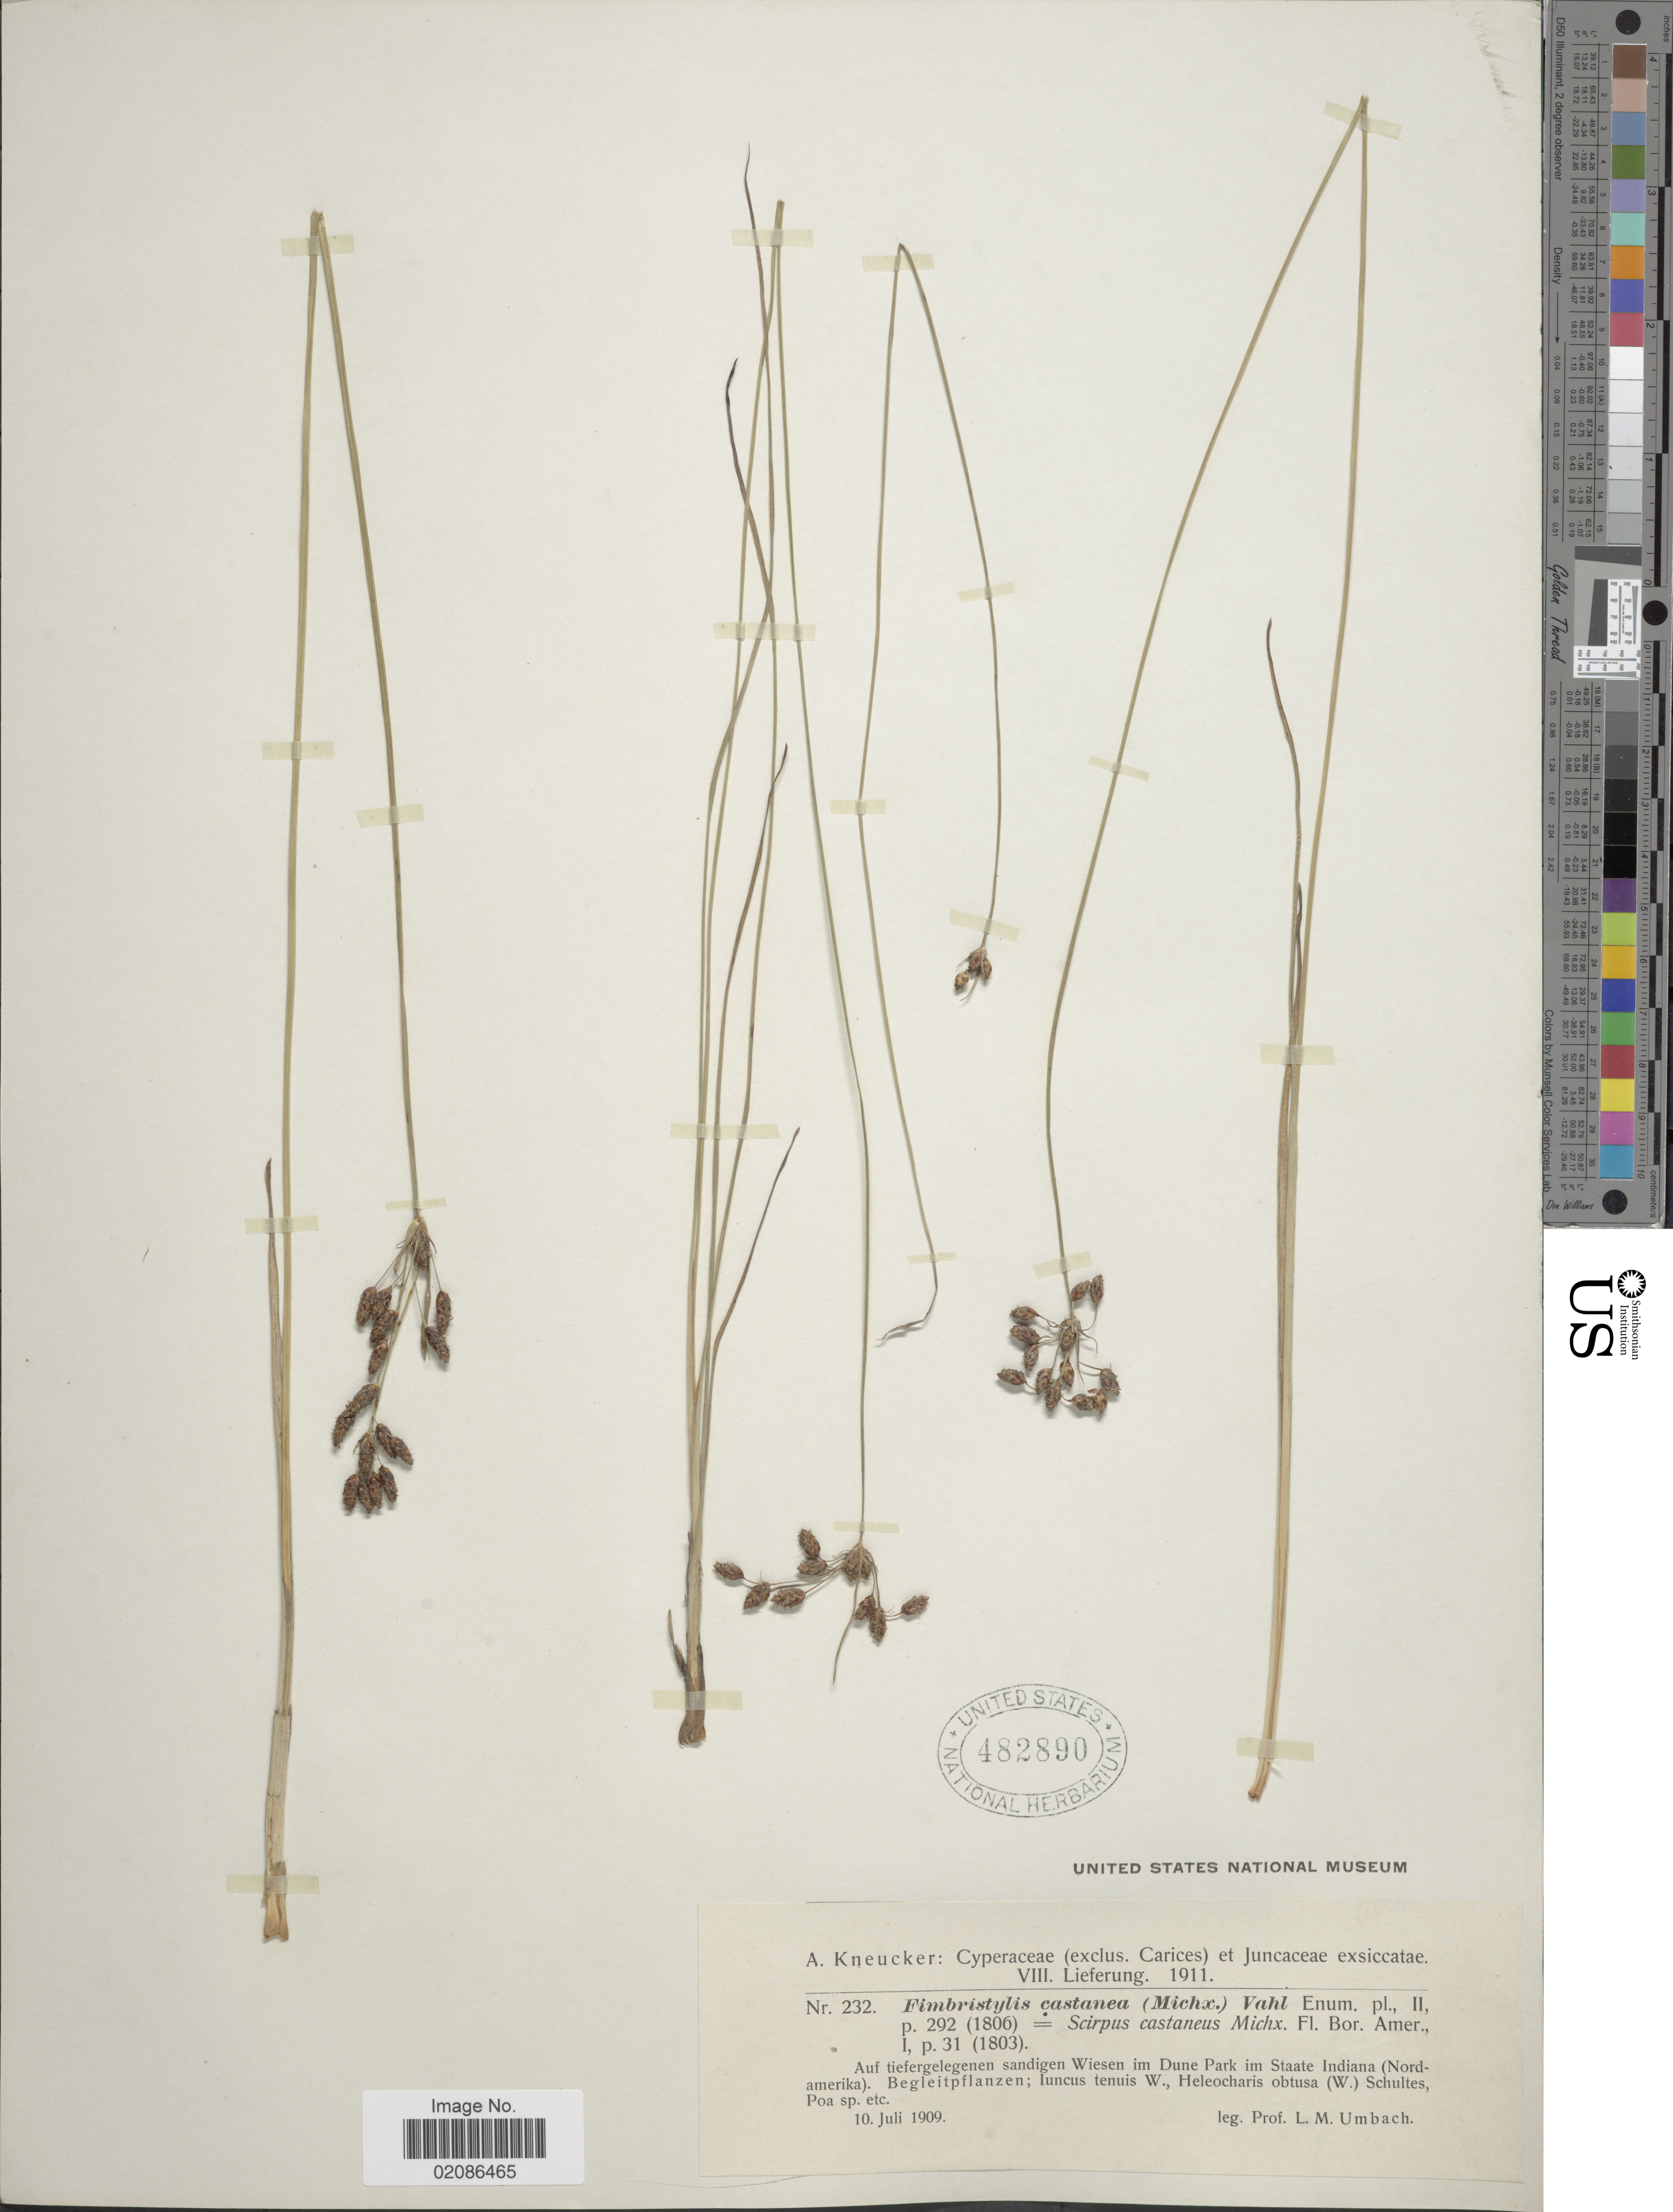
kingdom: Plantae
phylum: Tracheophyta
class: Liliopsida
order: Poales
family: Cyperaceae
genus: Fimbristylis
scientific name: Fimbristylis castanea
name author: (Michx.) Vahl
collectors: L. M. Umbach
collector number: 232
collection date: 1909-07-10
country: United States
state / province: Indiana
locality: Auf tiefergelegen sandigen wiesen im Dune Park im Staate Indiana (nord-Amerika)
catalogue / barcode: US 482890